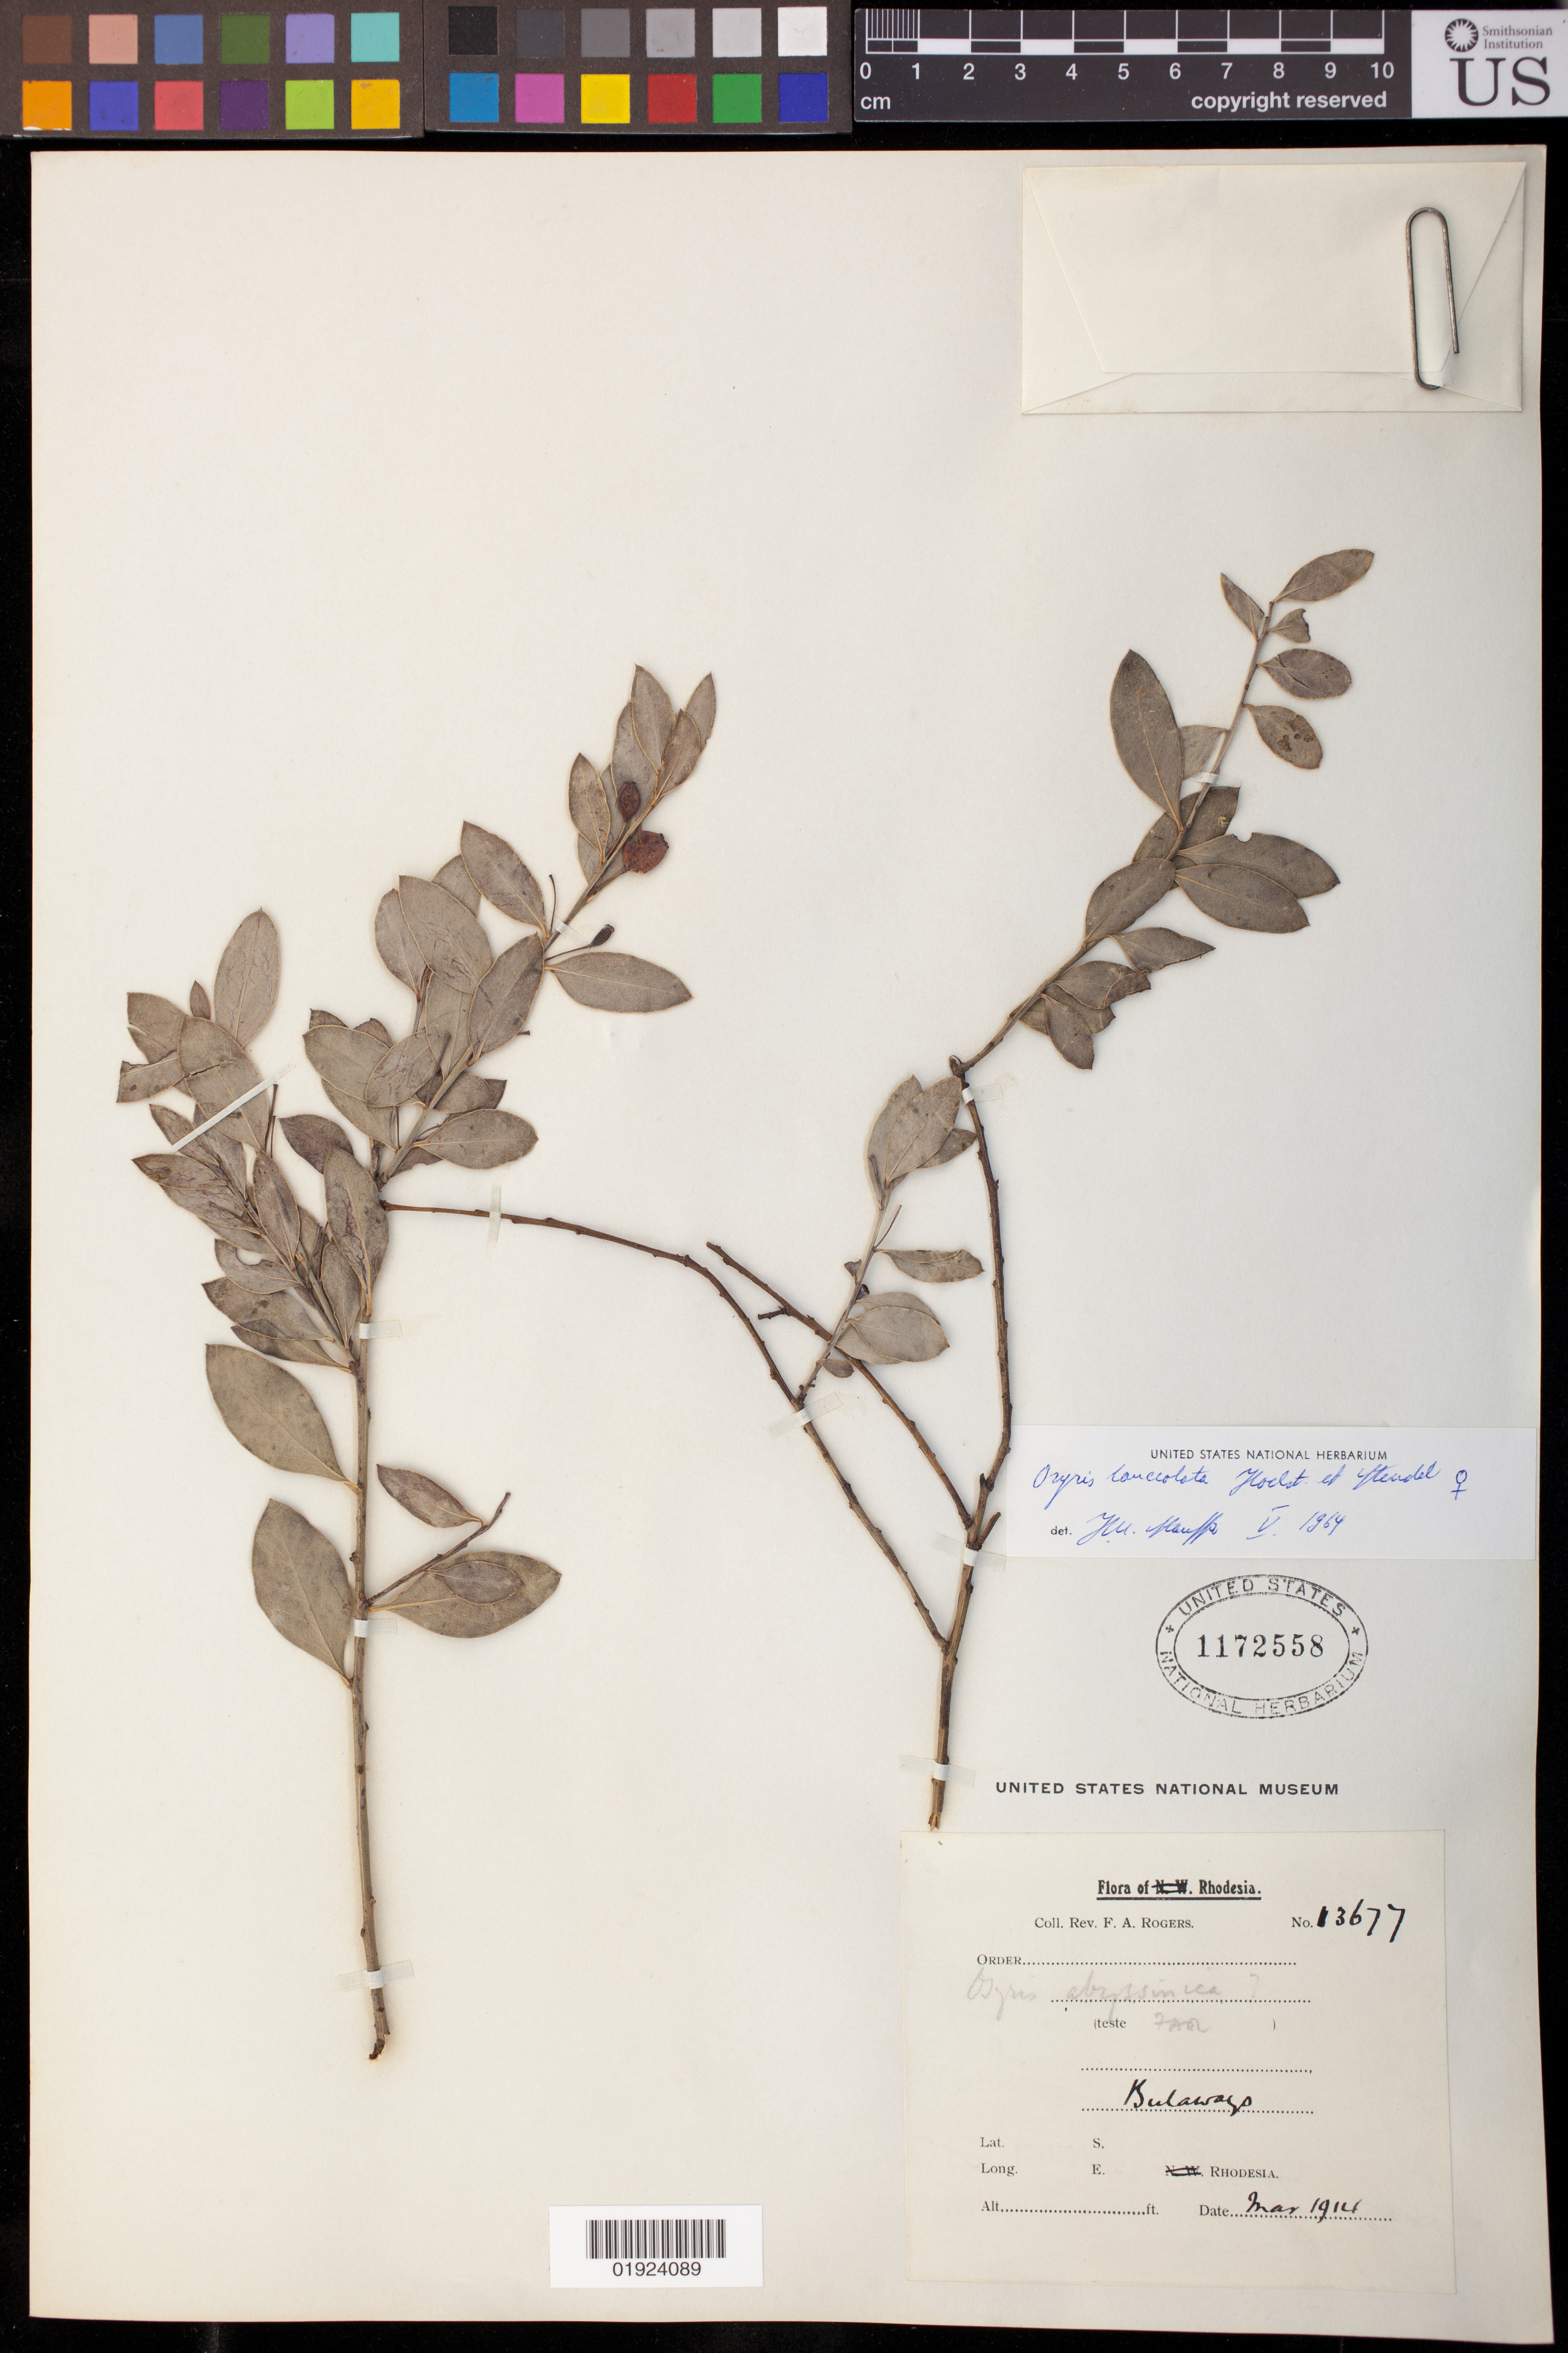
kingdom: Plantae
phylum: Tracheophyta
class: Magnoliopsida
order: Santalales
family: Santalaceae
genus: Osyris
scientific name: Osyris quadripartita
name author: Salzm. ex Decne.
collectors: F. A. Rogers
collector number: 13677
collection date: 1914-03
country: Zimbabwe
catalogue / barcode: US 1172558